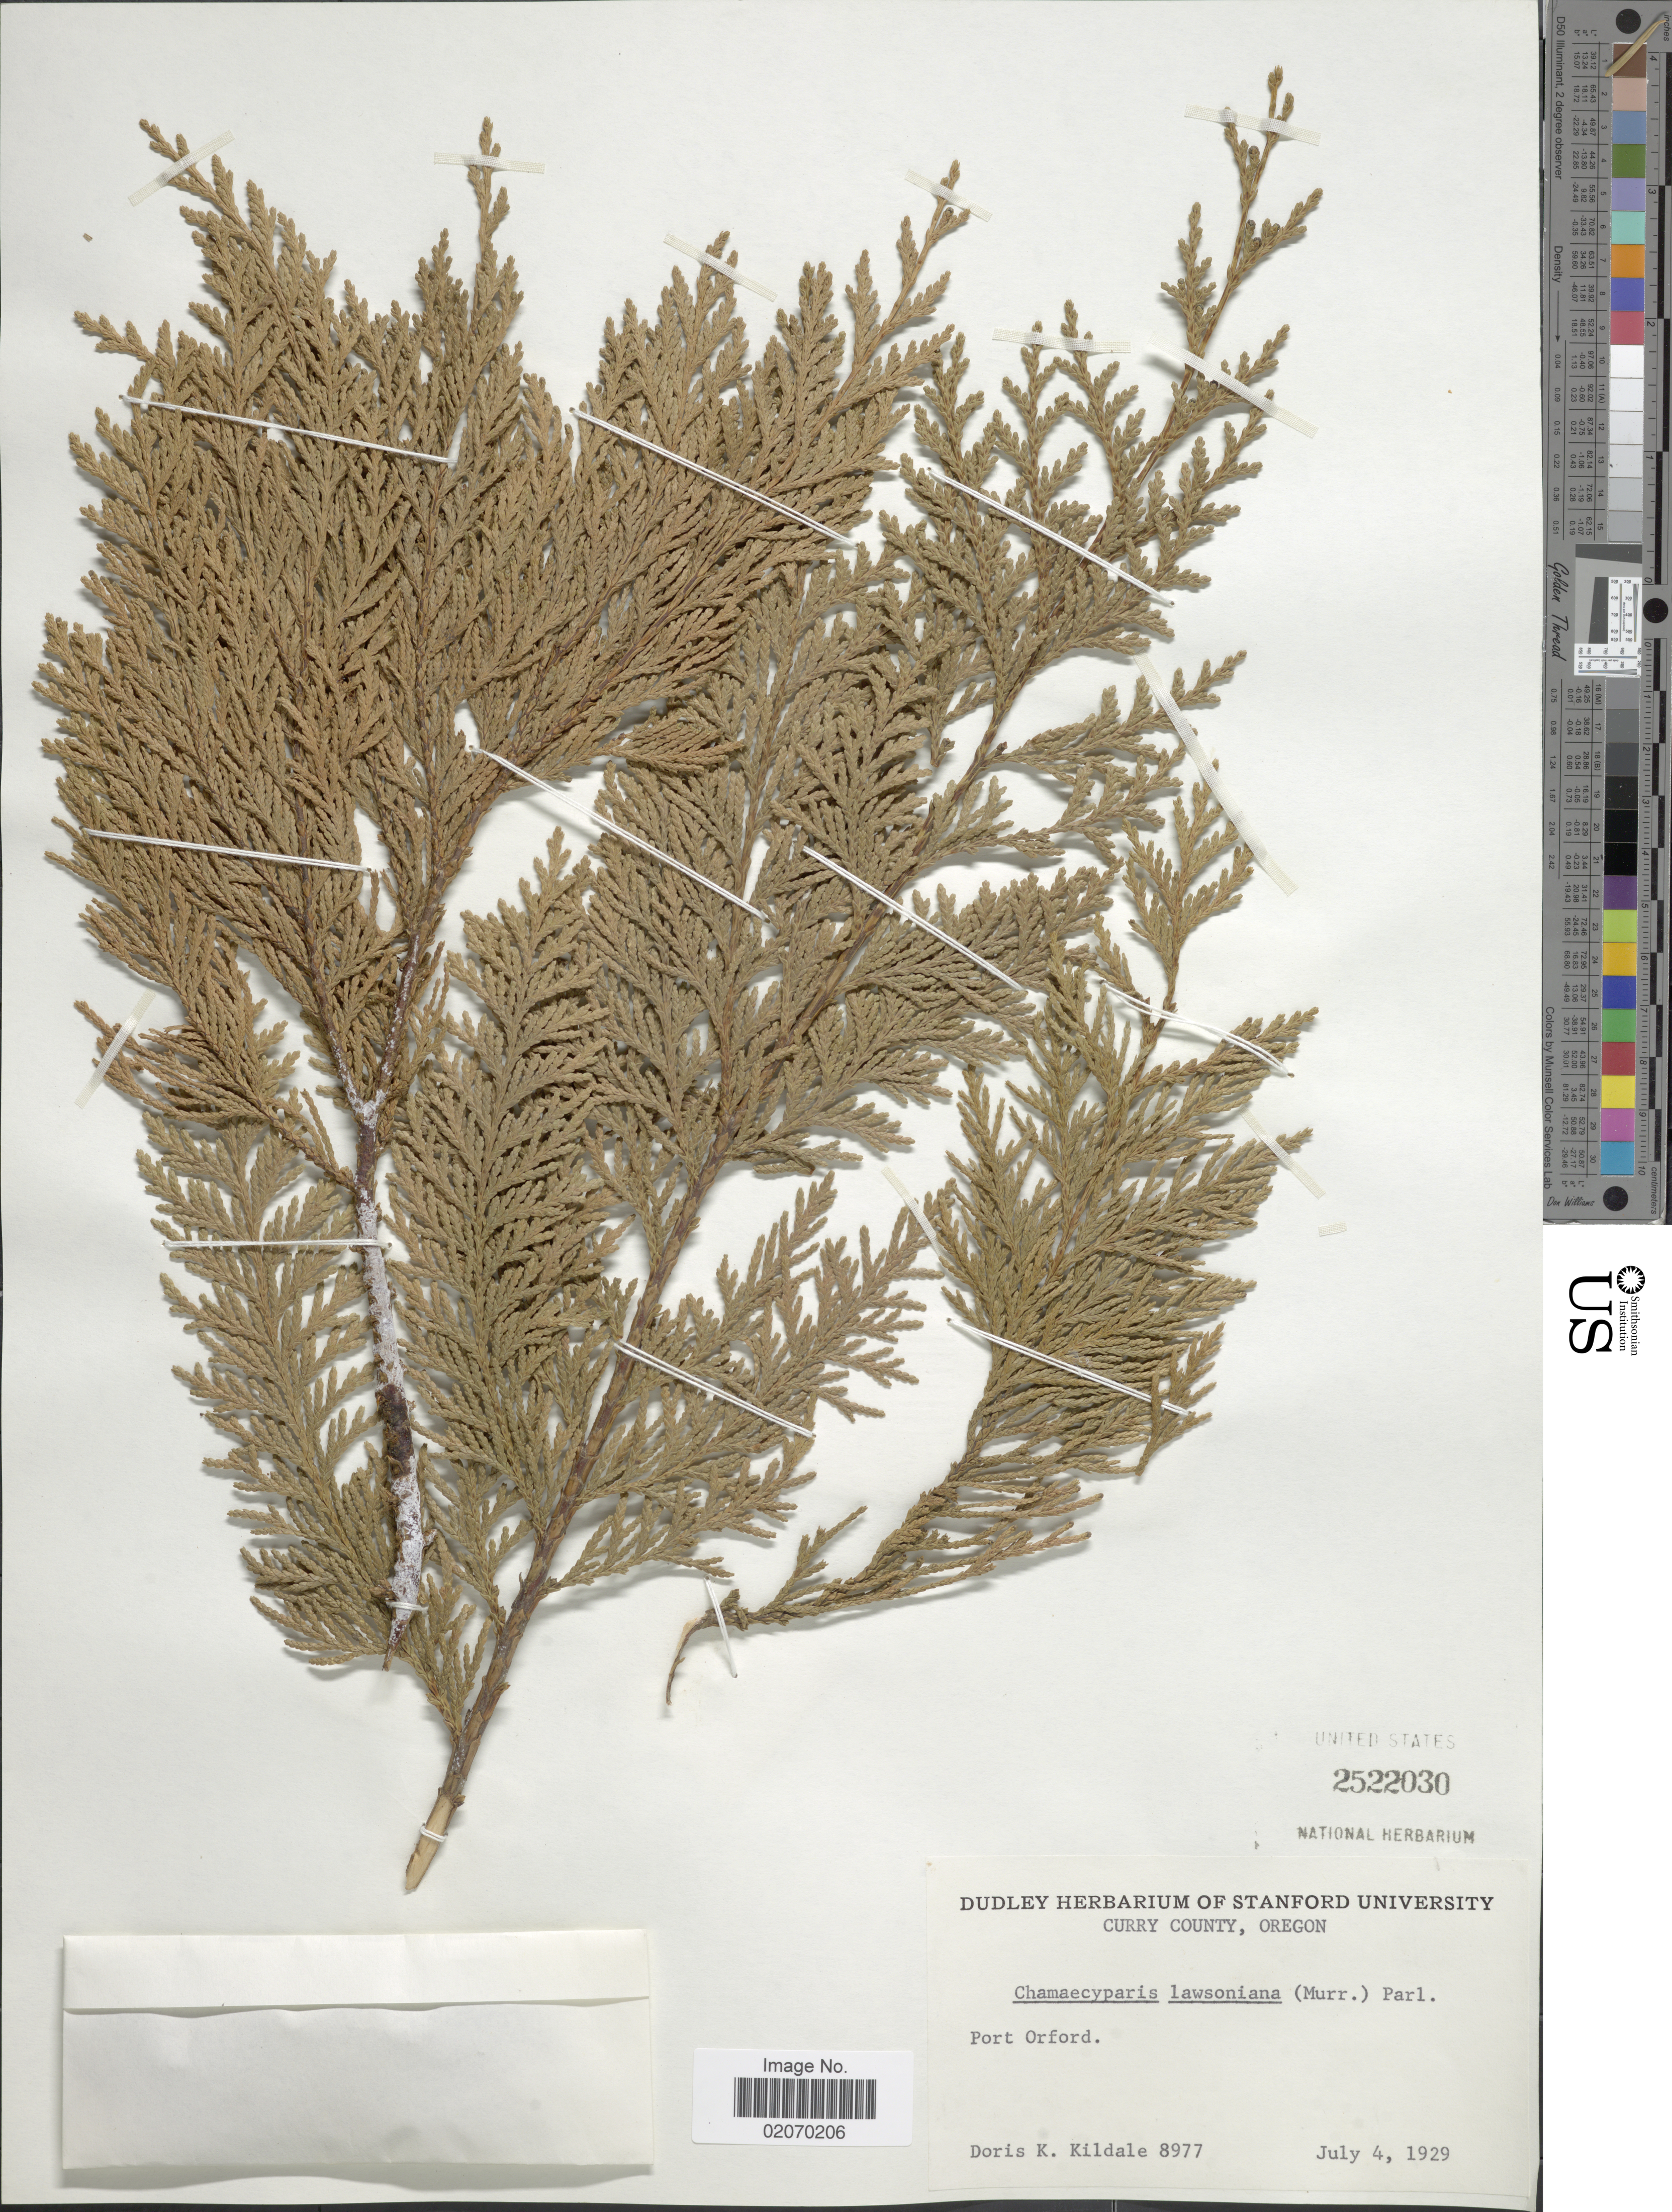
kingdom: Plantae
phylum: Tracheophyta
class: Pinopsida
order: Pinales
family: Cupressaceae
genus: Chamaecyparis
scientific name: Chamaecyparis lawsoniana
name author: (A. Murray bis) Parl.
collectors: D. Kildale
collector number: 8977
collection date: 1929-07-04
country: United States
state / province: Oregon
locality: Curry County, Port Orford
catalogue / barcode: US 2522030